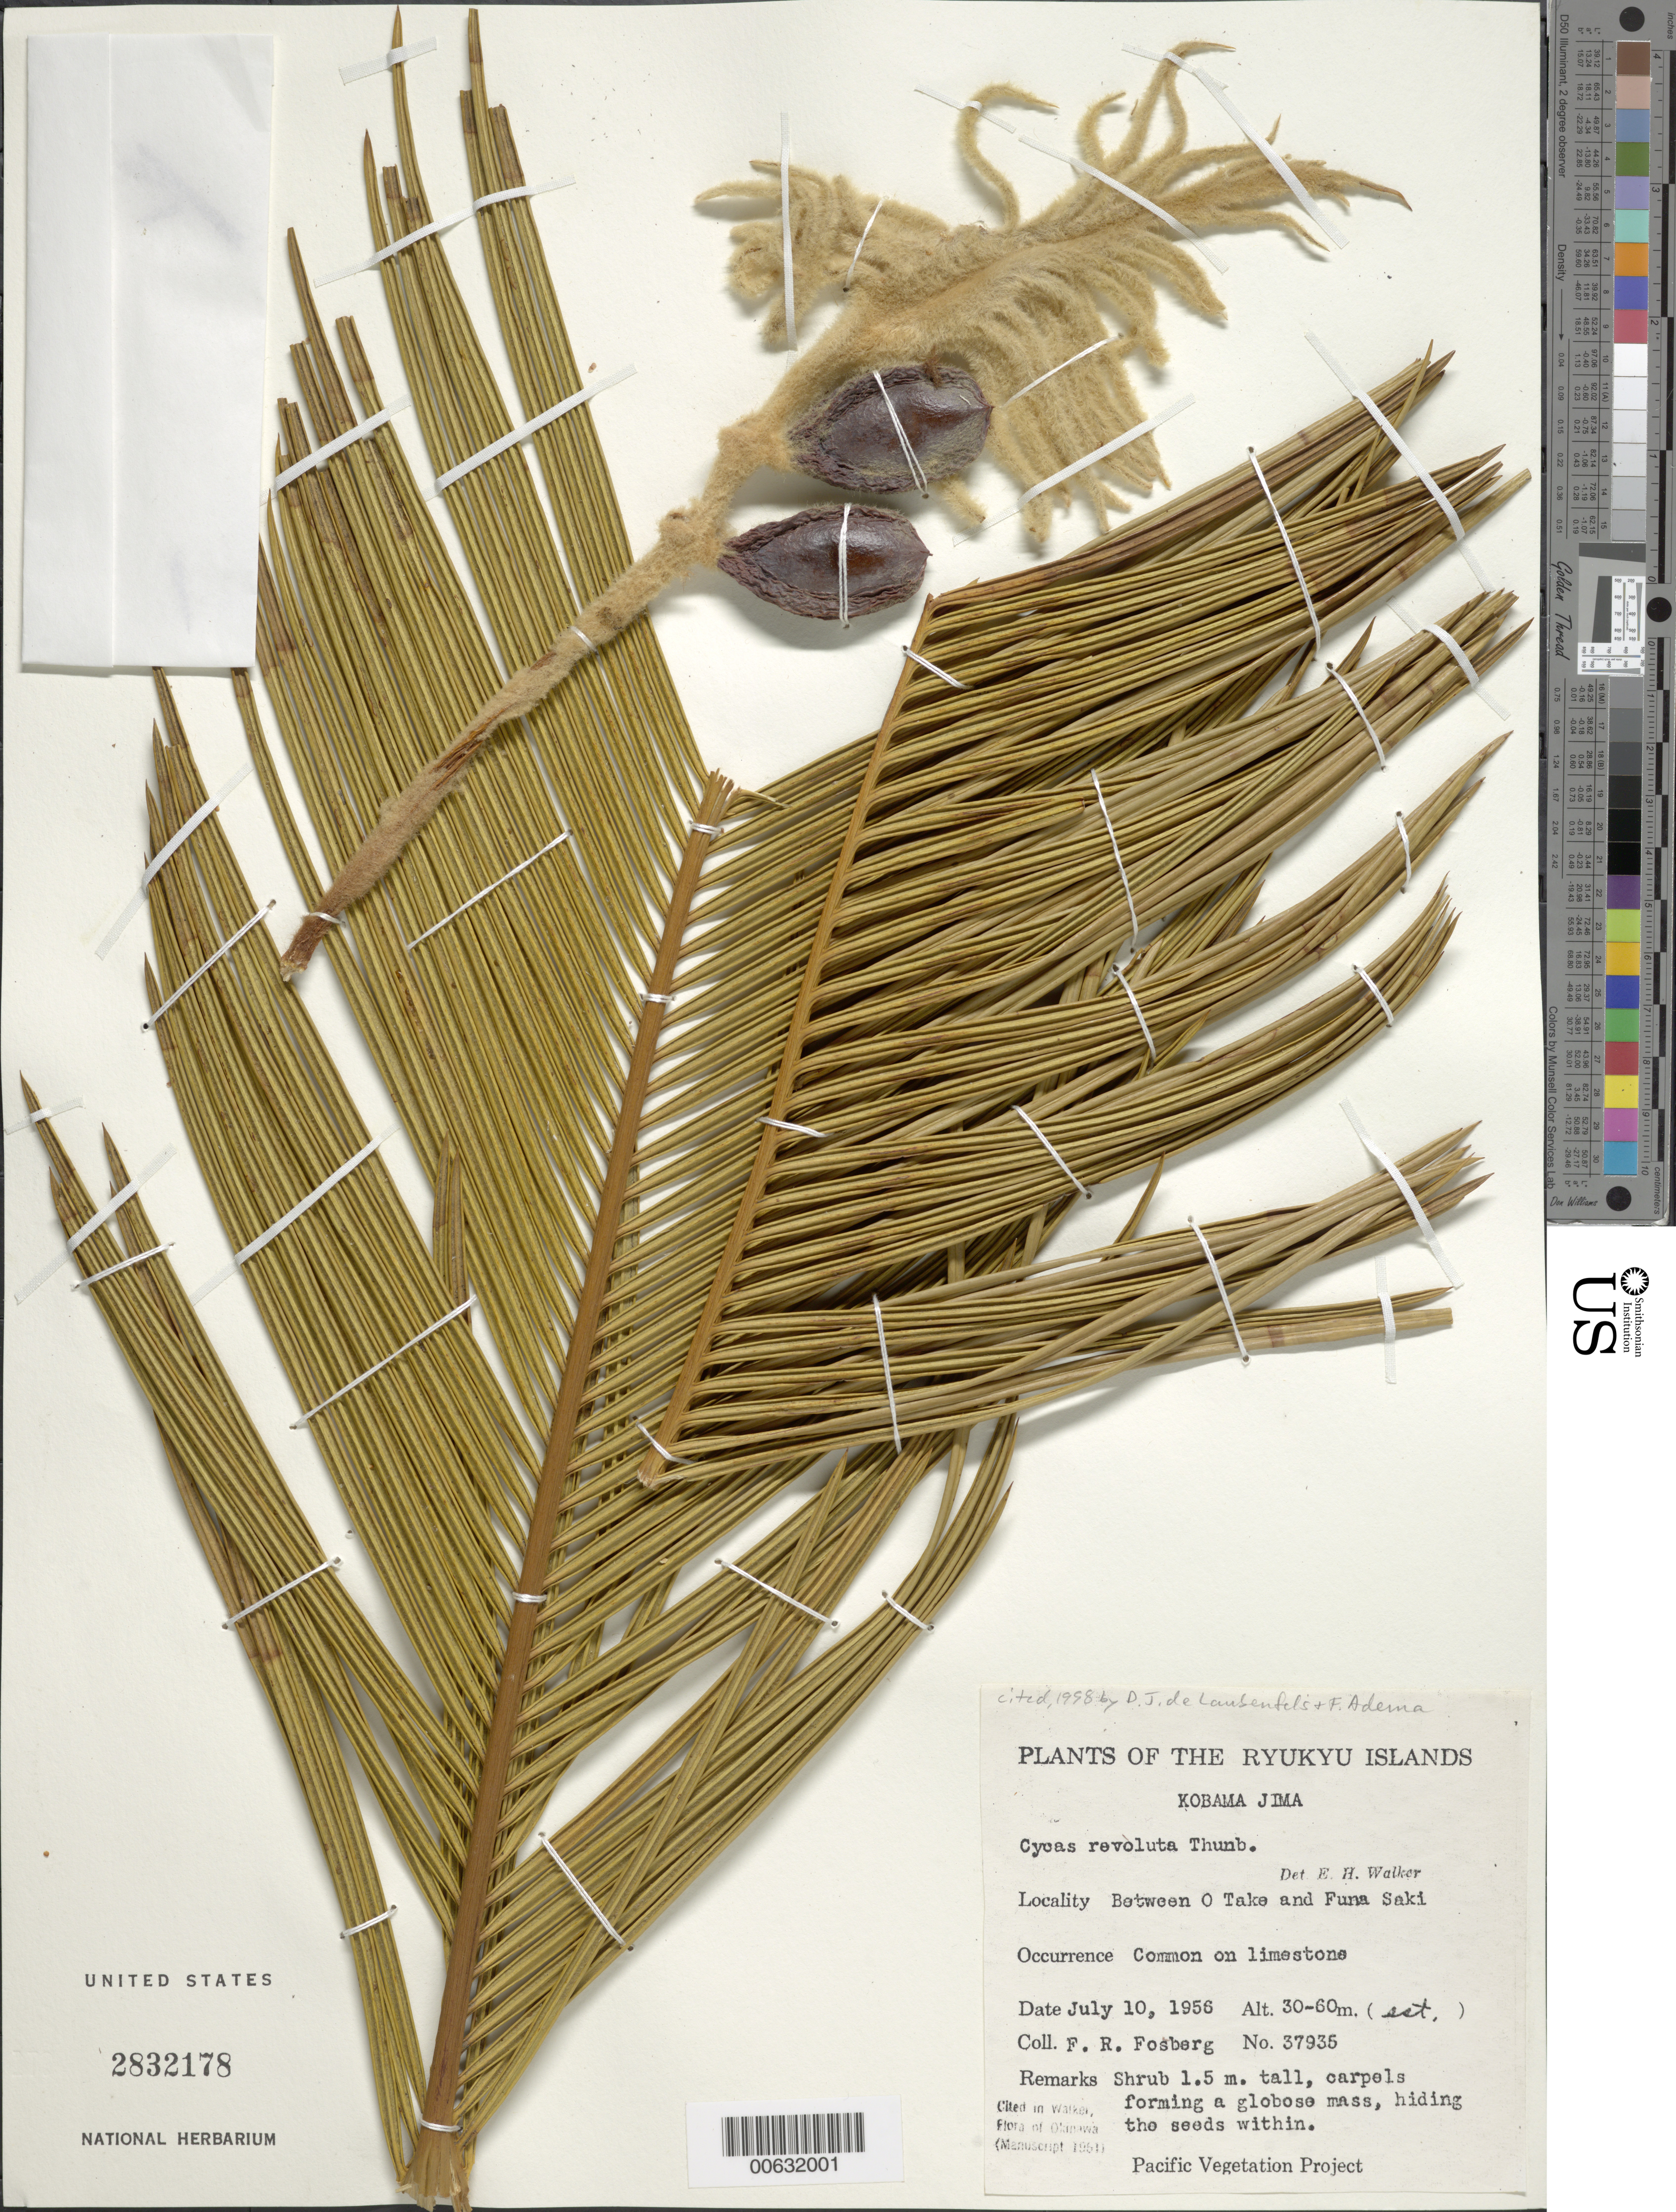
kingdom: Plantae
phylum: Tracheophyta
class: Cycadopsida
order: Cycadales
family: Cycadaceae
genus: Cycas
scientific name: Cycas celebica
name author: Miq.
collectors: F. R. Fosberg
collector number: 37935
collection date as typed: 10 Jul 1956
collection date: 1956-07-10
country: Japan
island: Ryukyu Is.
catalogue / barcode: US 2832178